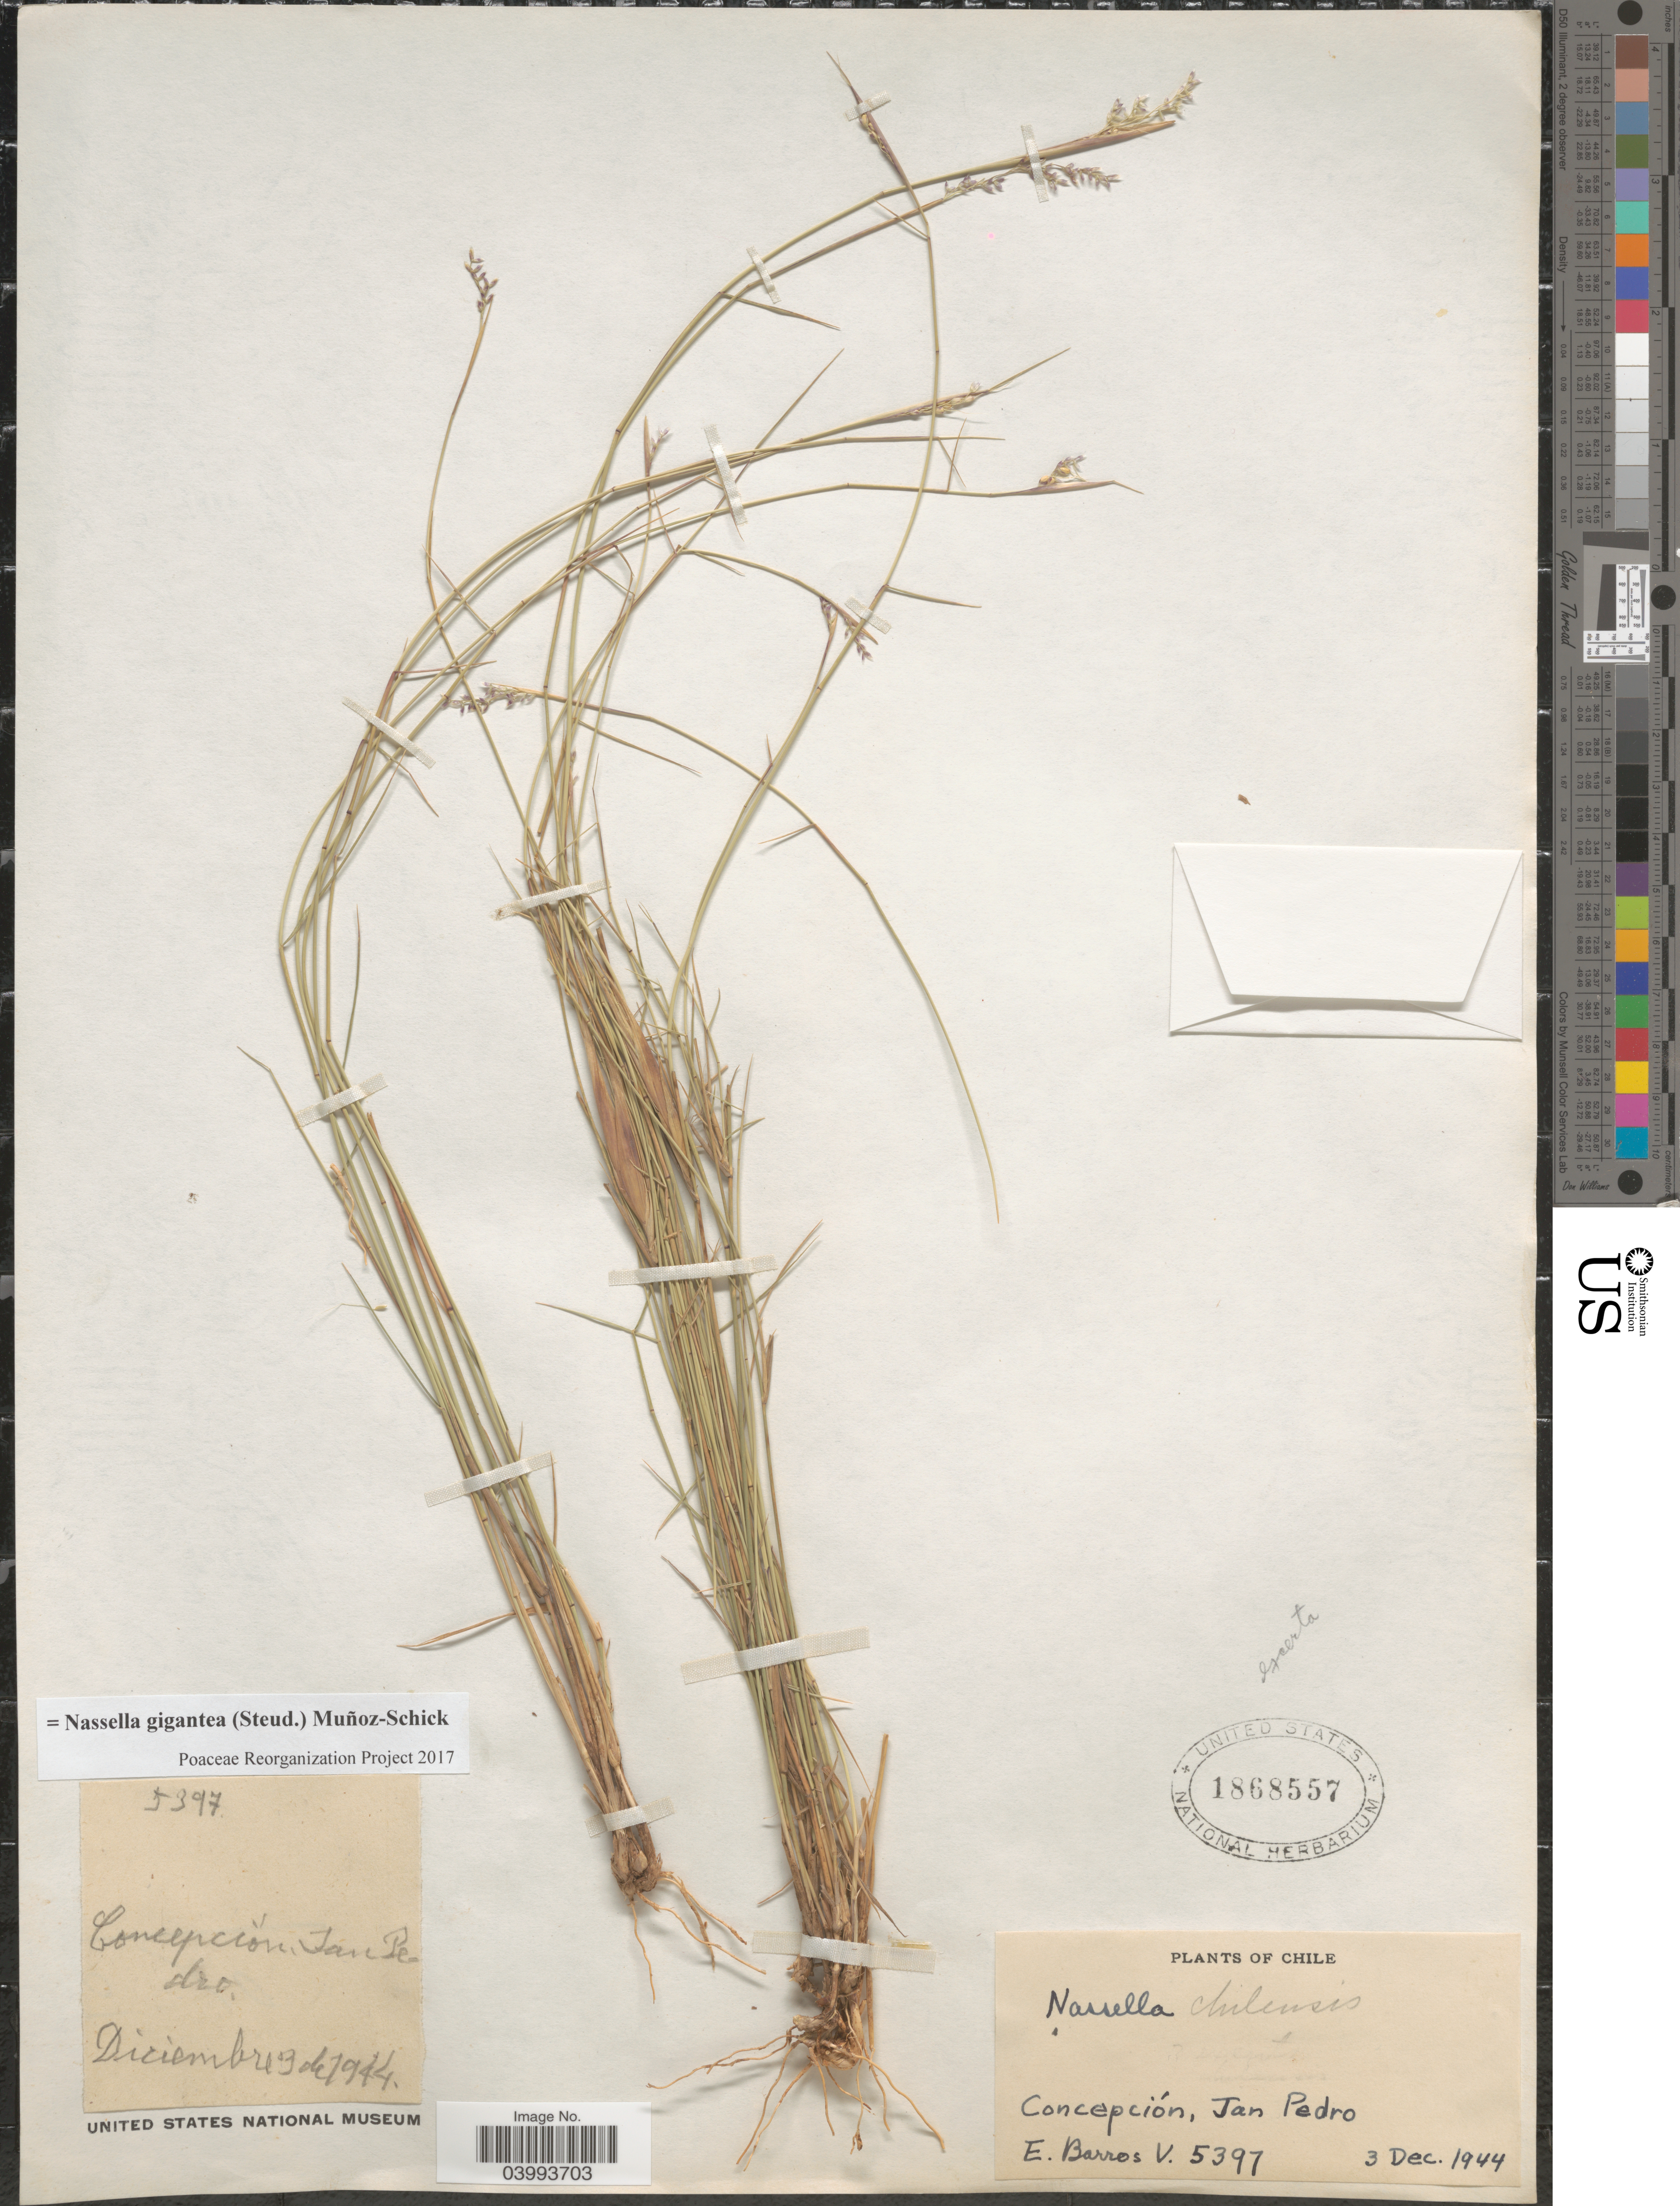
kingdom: Plantae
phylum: Tracheophyta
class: Liliopsida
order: Poales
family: Poaceae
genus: Nassella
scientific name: Nassella gigantea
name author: (Steud.) Muñoz-Schick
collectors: E. Barros V.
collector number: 5397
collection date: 1944-12-03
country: Chile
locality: Concepción, San Pedro.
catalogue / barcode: US 1868557